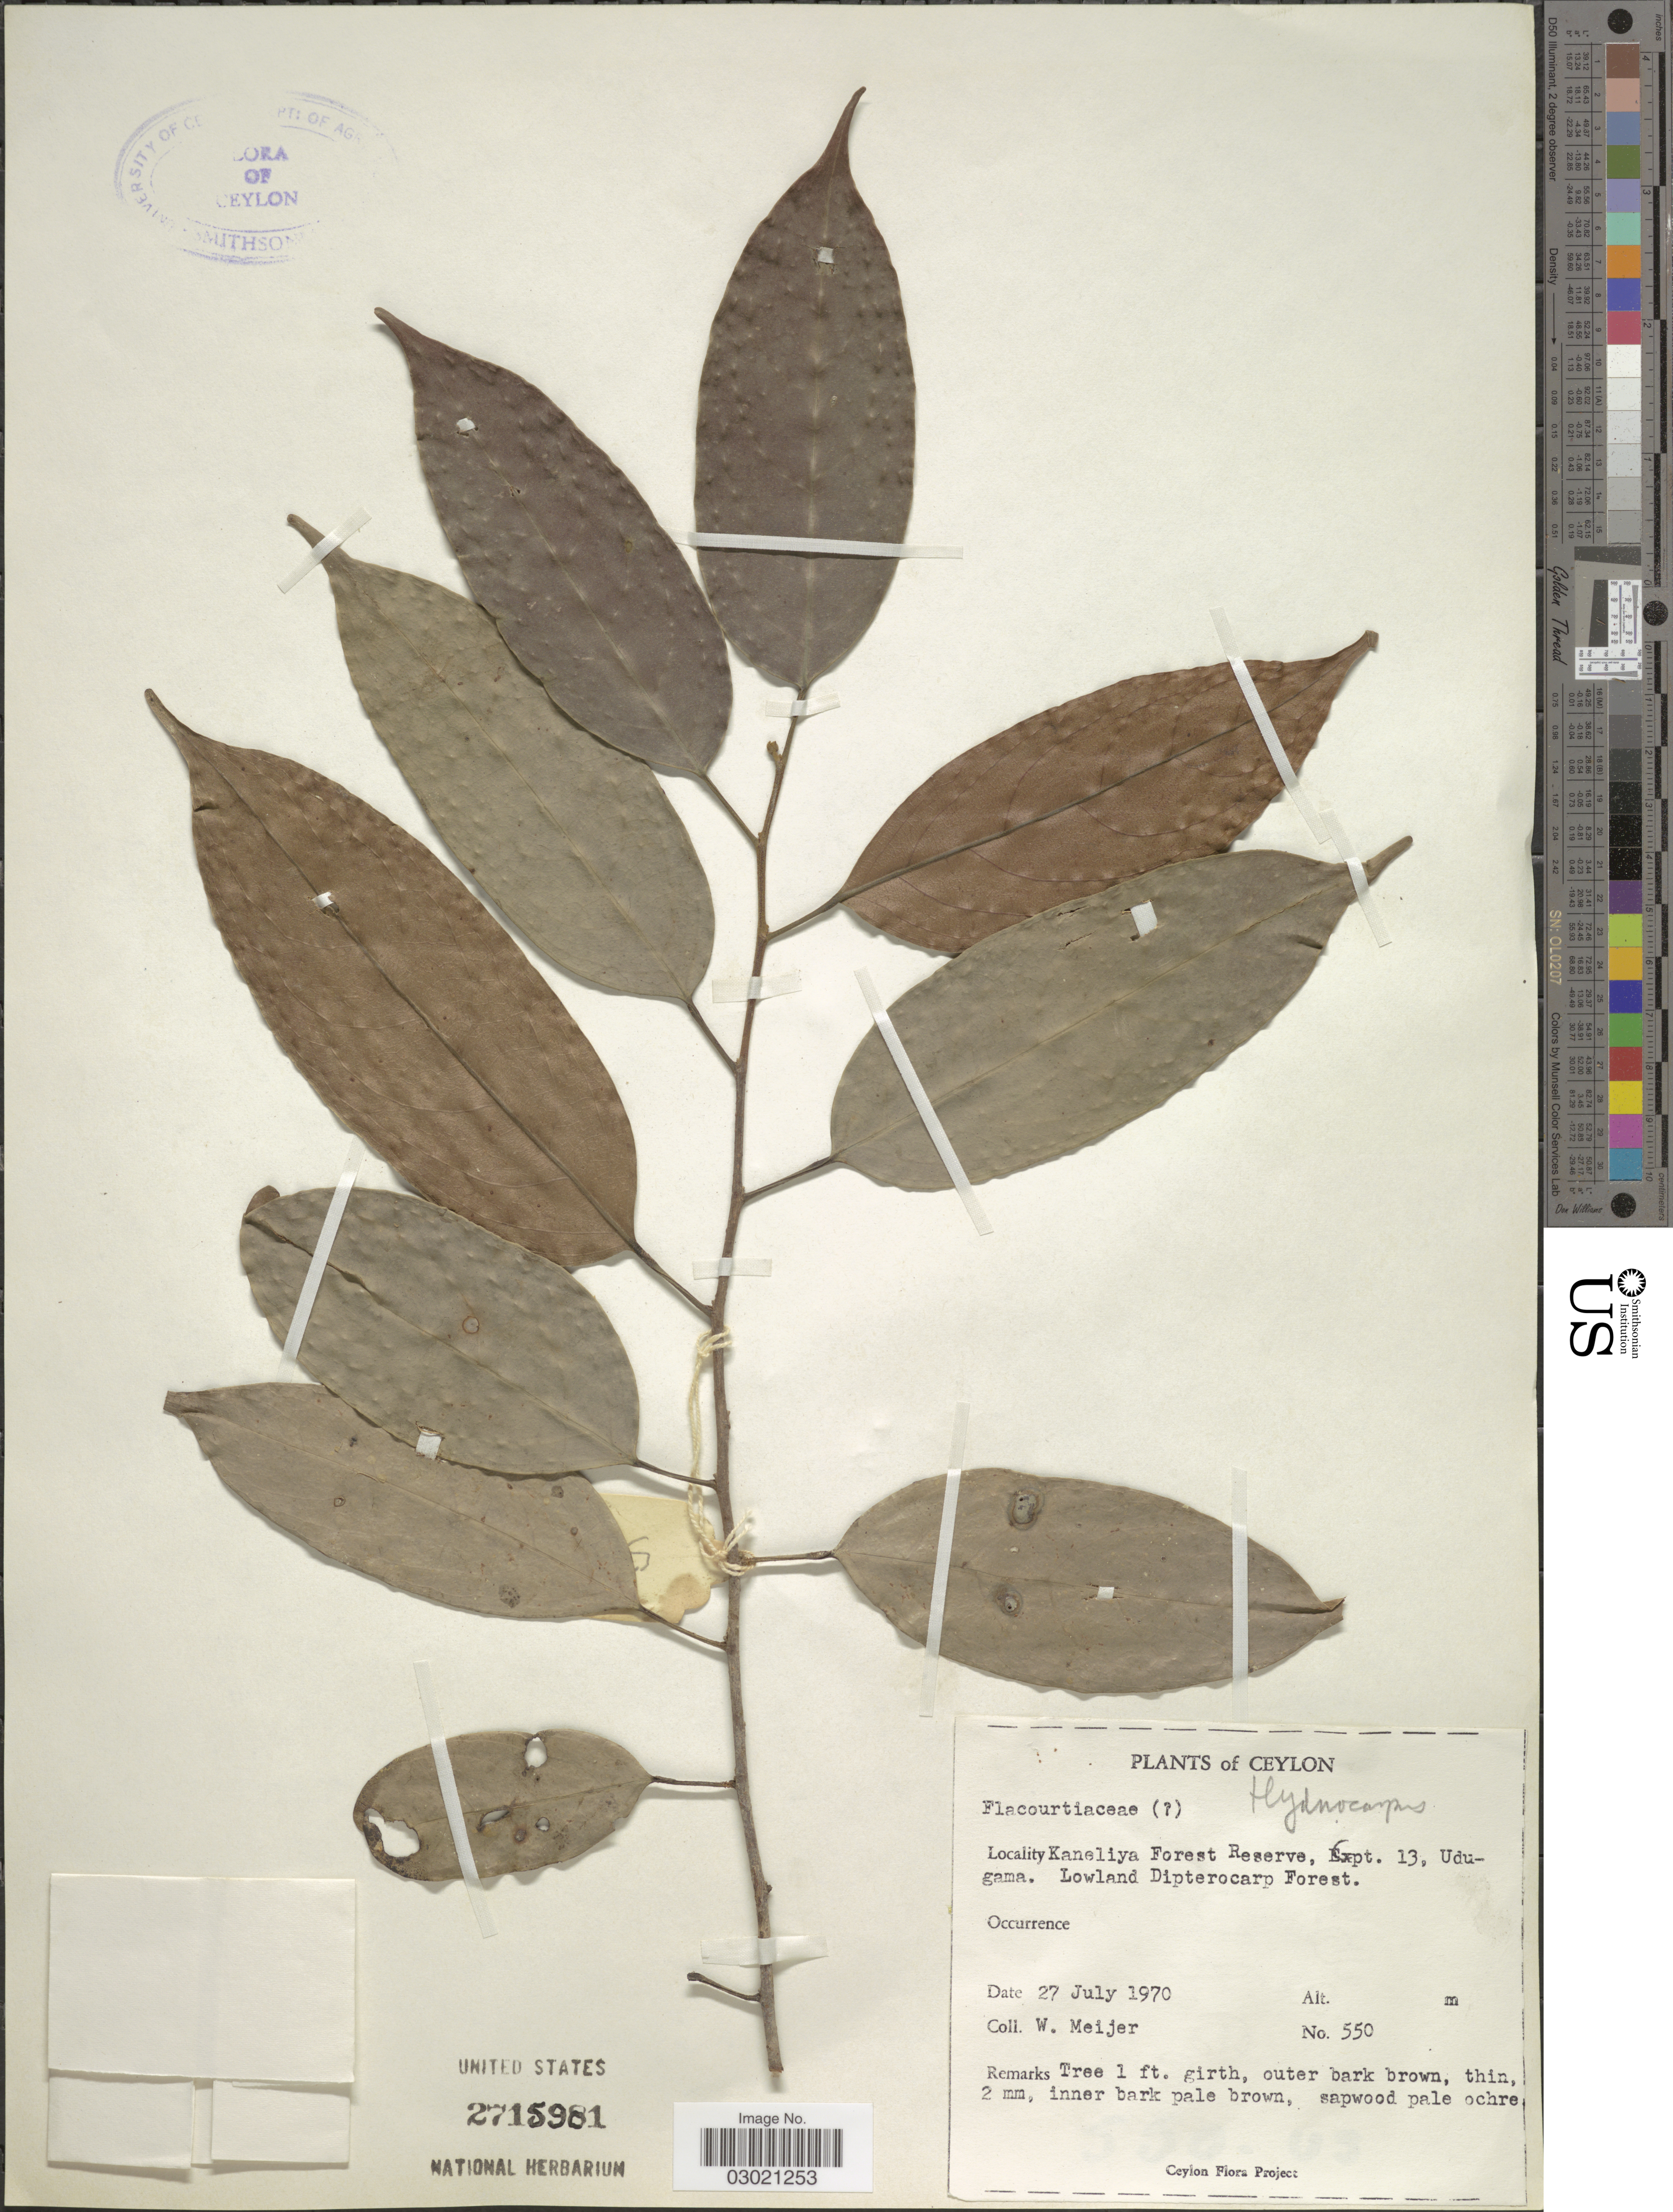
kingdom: Plantae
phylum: Tracheophyta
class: Magnoliopsida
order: Malpighiales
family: Achariaceae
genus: Hydnocarpus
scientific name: Hydnocarpus sp.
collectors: W. Meijer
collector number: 550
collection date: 1970-07-27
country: Sri Lanka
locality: Ceylon, Kaneliya Forest Reserve, Expt. 13, Udugama. Lowland Dipterocarp Forest.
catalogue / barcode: US 2715981